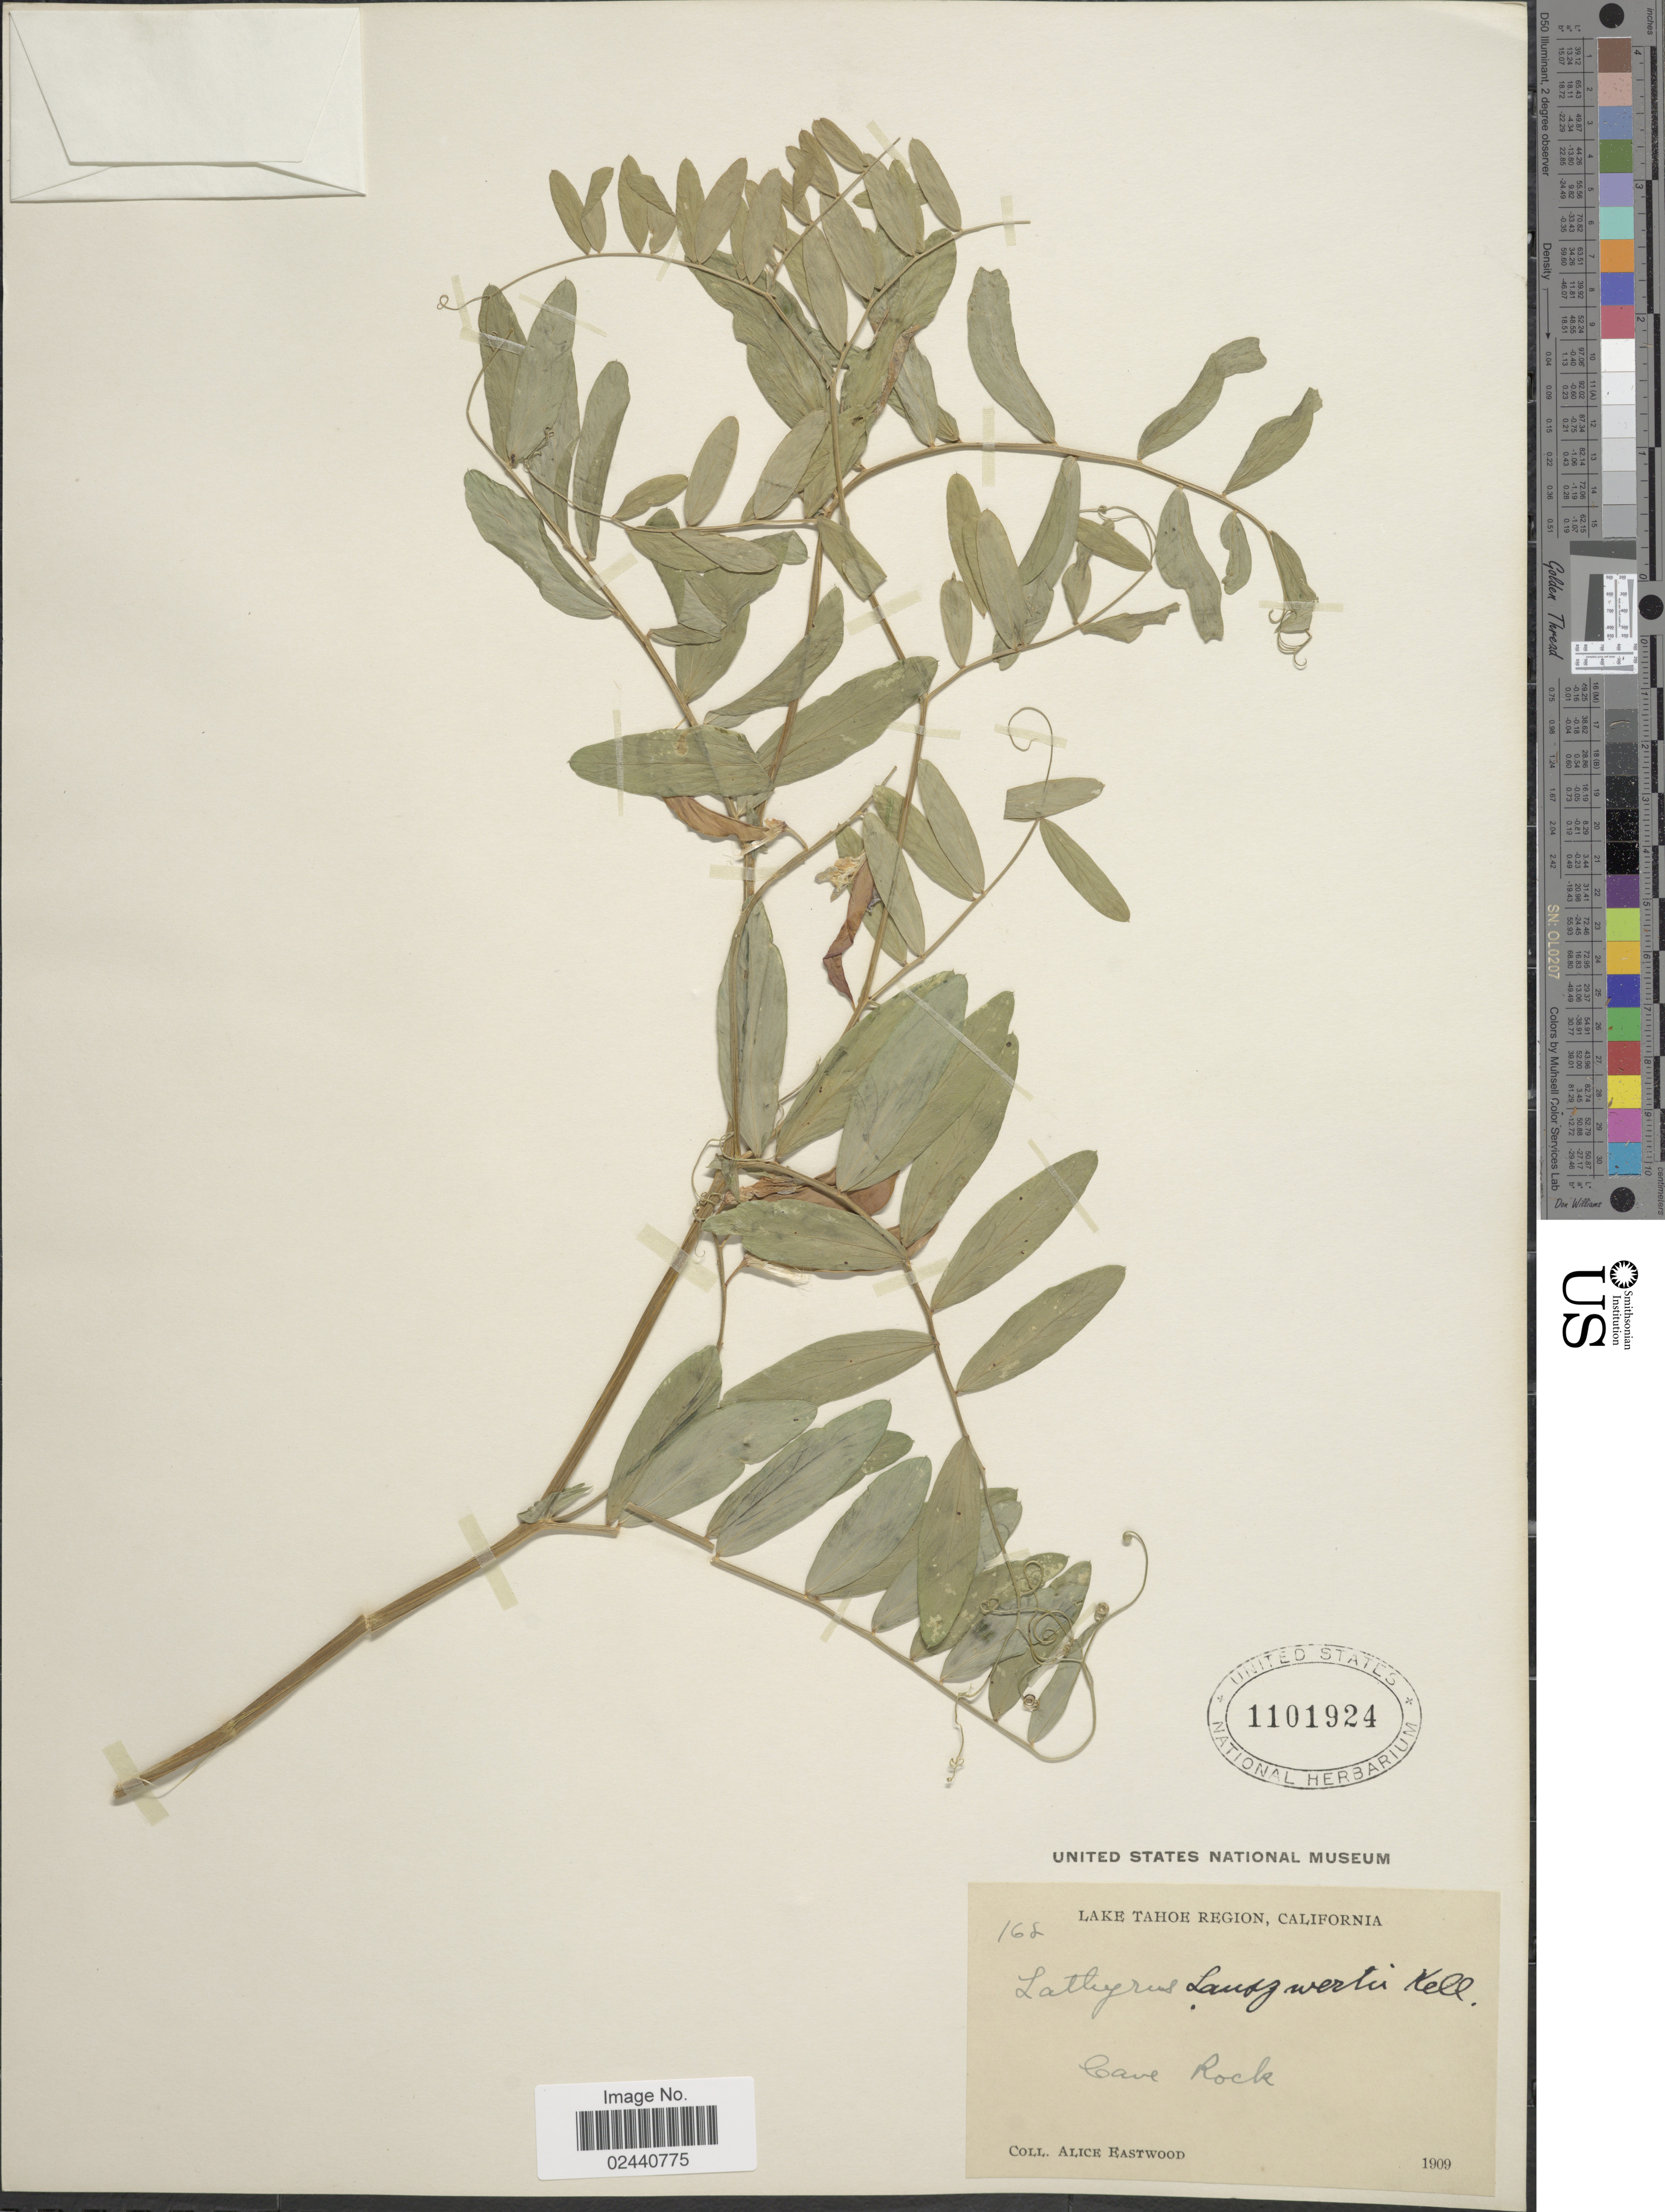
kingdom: Plantae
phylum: Tracheophyta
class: Magnoliopsida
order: Fabales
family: Fabaceae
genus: Lathyrus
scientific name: Lathyrus lanszwertii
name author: Kellogg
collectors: A. Eastwood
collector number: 168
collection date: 1909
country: United States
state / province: California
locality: Lake Tahoe Region, Cave Rock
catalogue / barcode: US 1101924